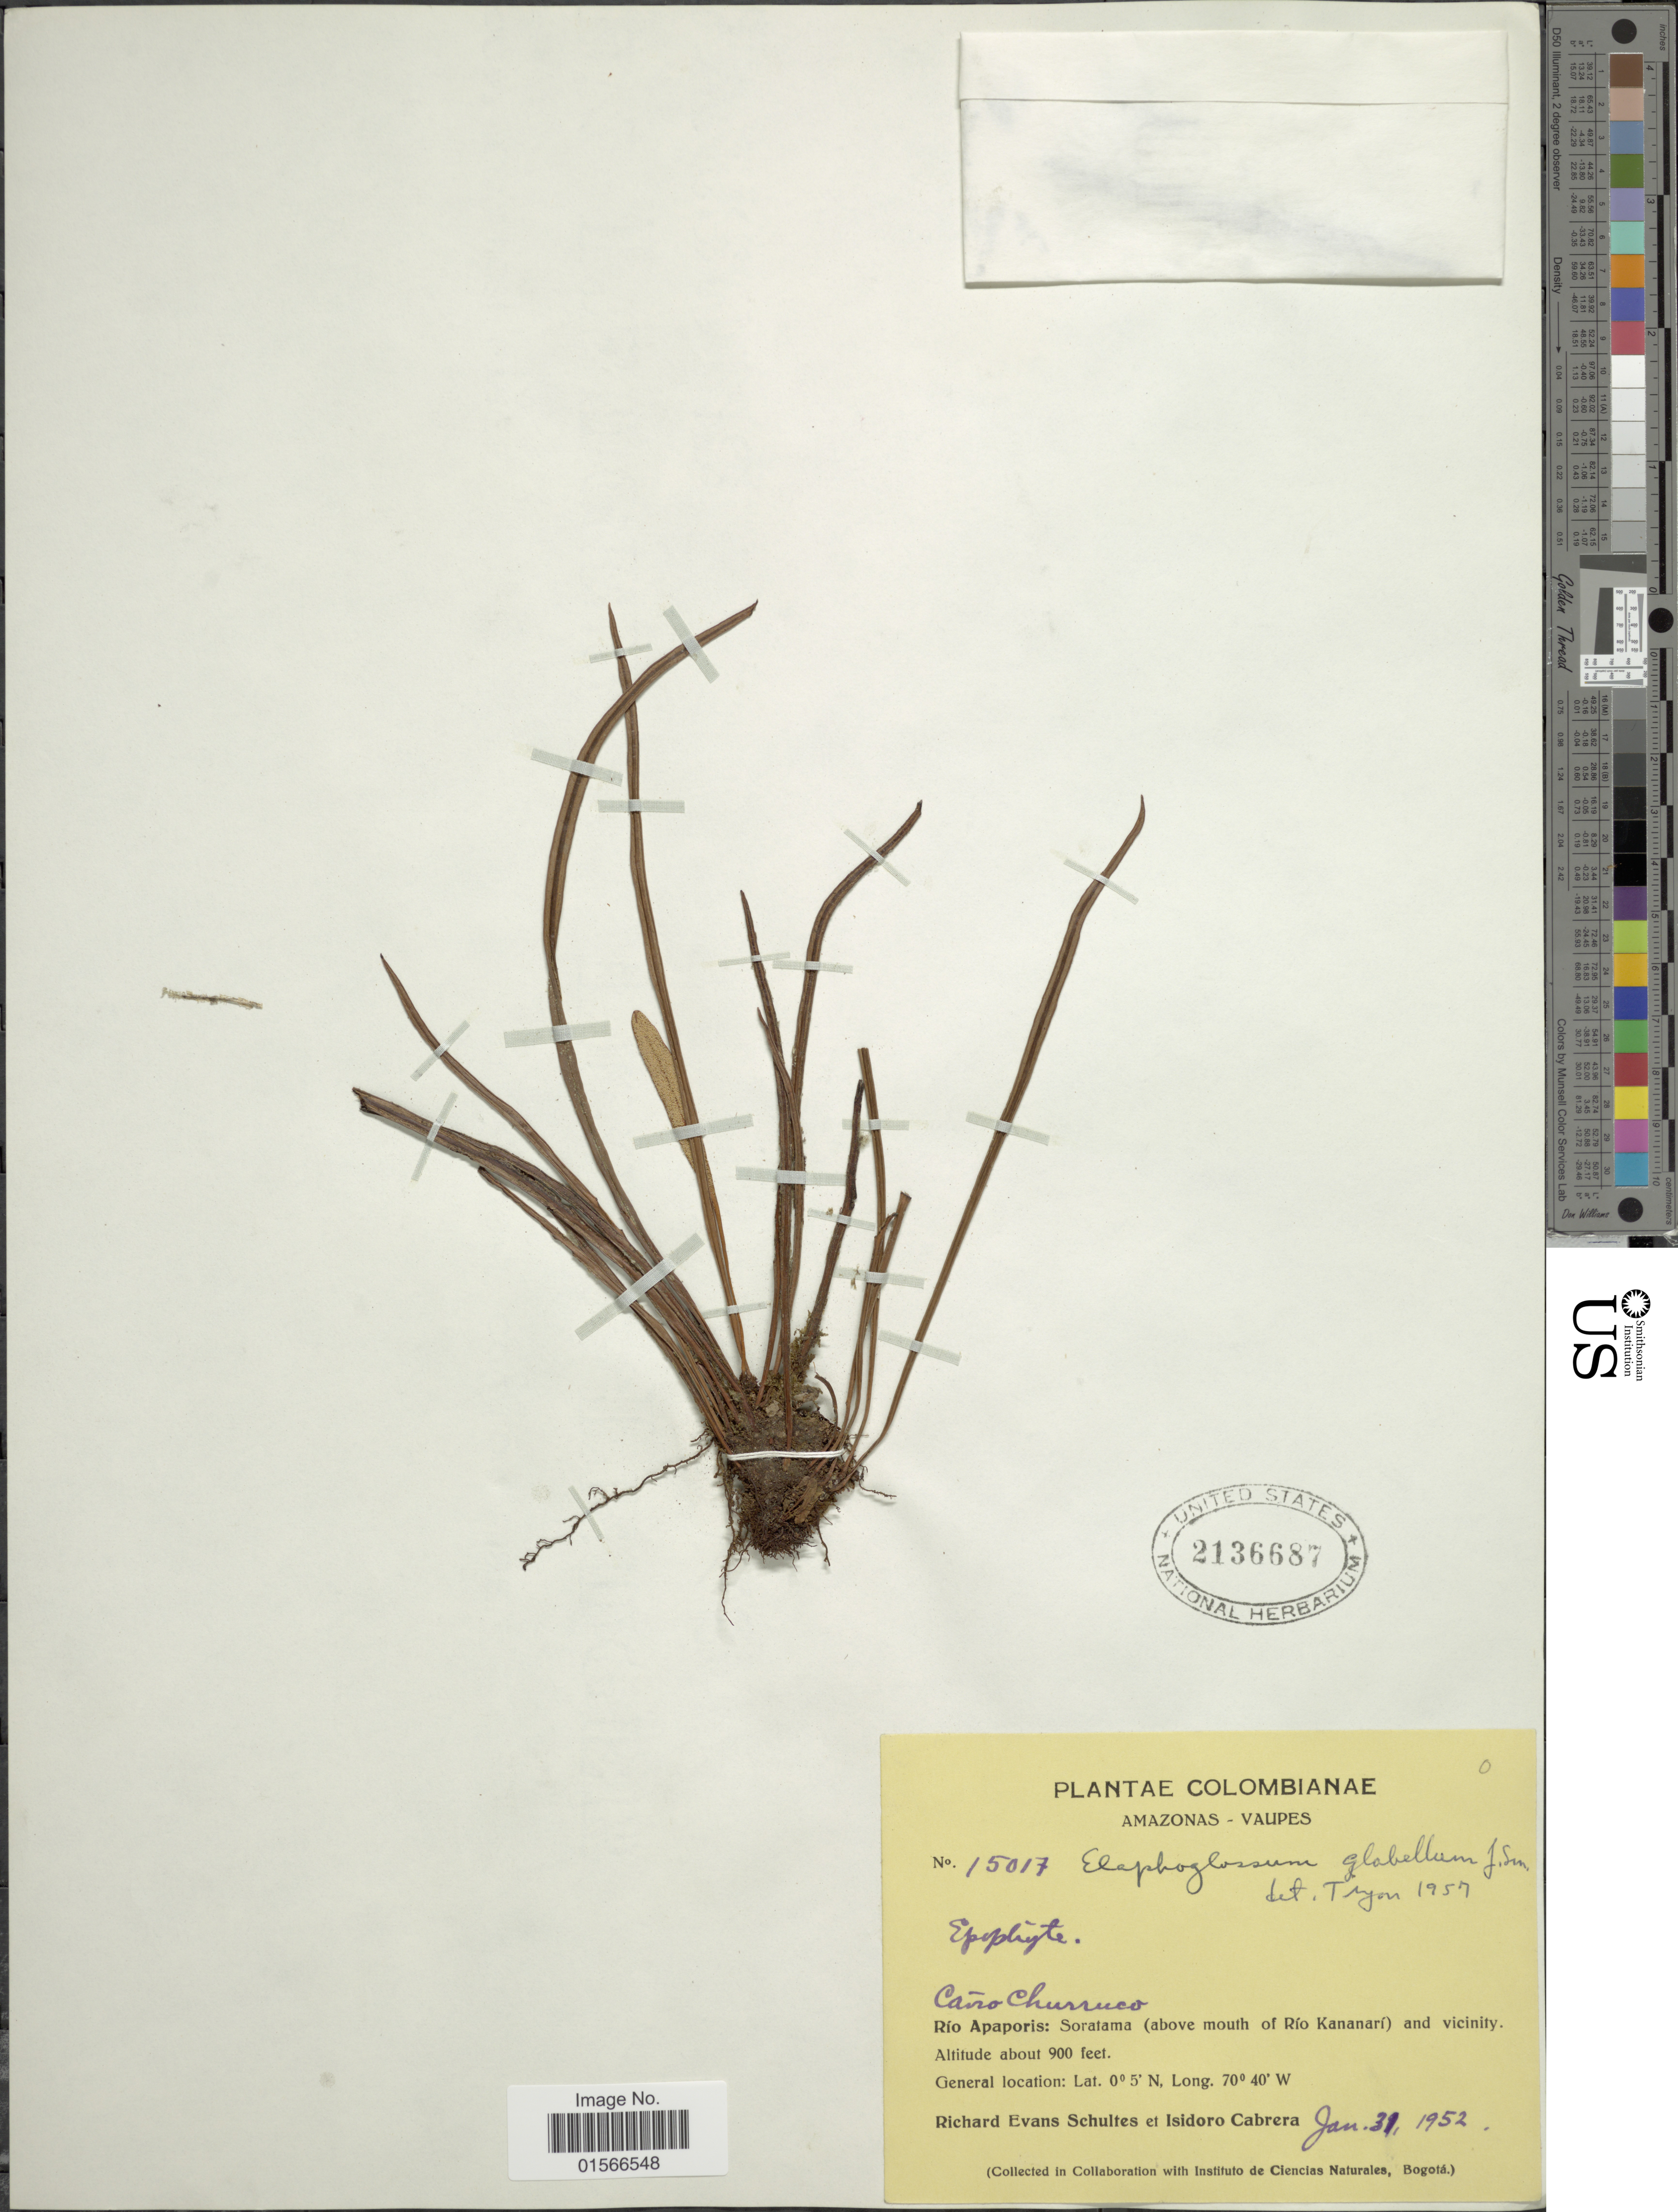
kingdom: Plantae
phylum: Tracheophyta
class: Polypodiopsida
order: Polypodiales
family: Dryopteridaceae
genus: Elaphoglossum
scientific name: Elaphoglossum glabellum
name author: J. Sm.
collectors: R. E. Schultes & I. Cabrera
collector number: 15017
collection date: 1952-01-31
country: Colombia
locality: Amazonas - Vaupes, Caíro Churruco, Río Apaporis: Soratama (above mouth of Río Kananarí) and vicinity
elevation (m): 274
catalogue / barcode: US 2136687